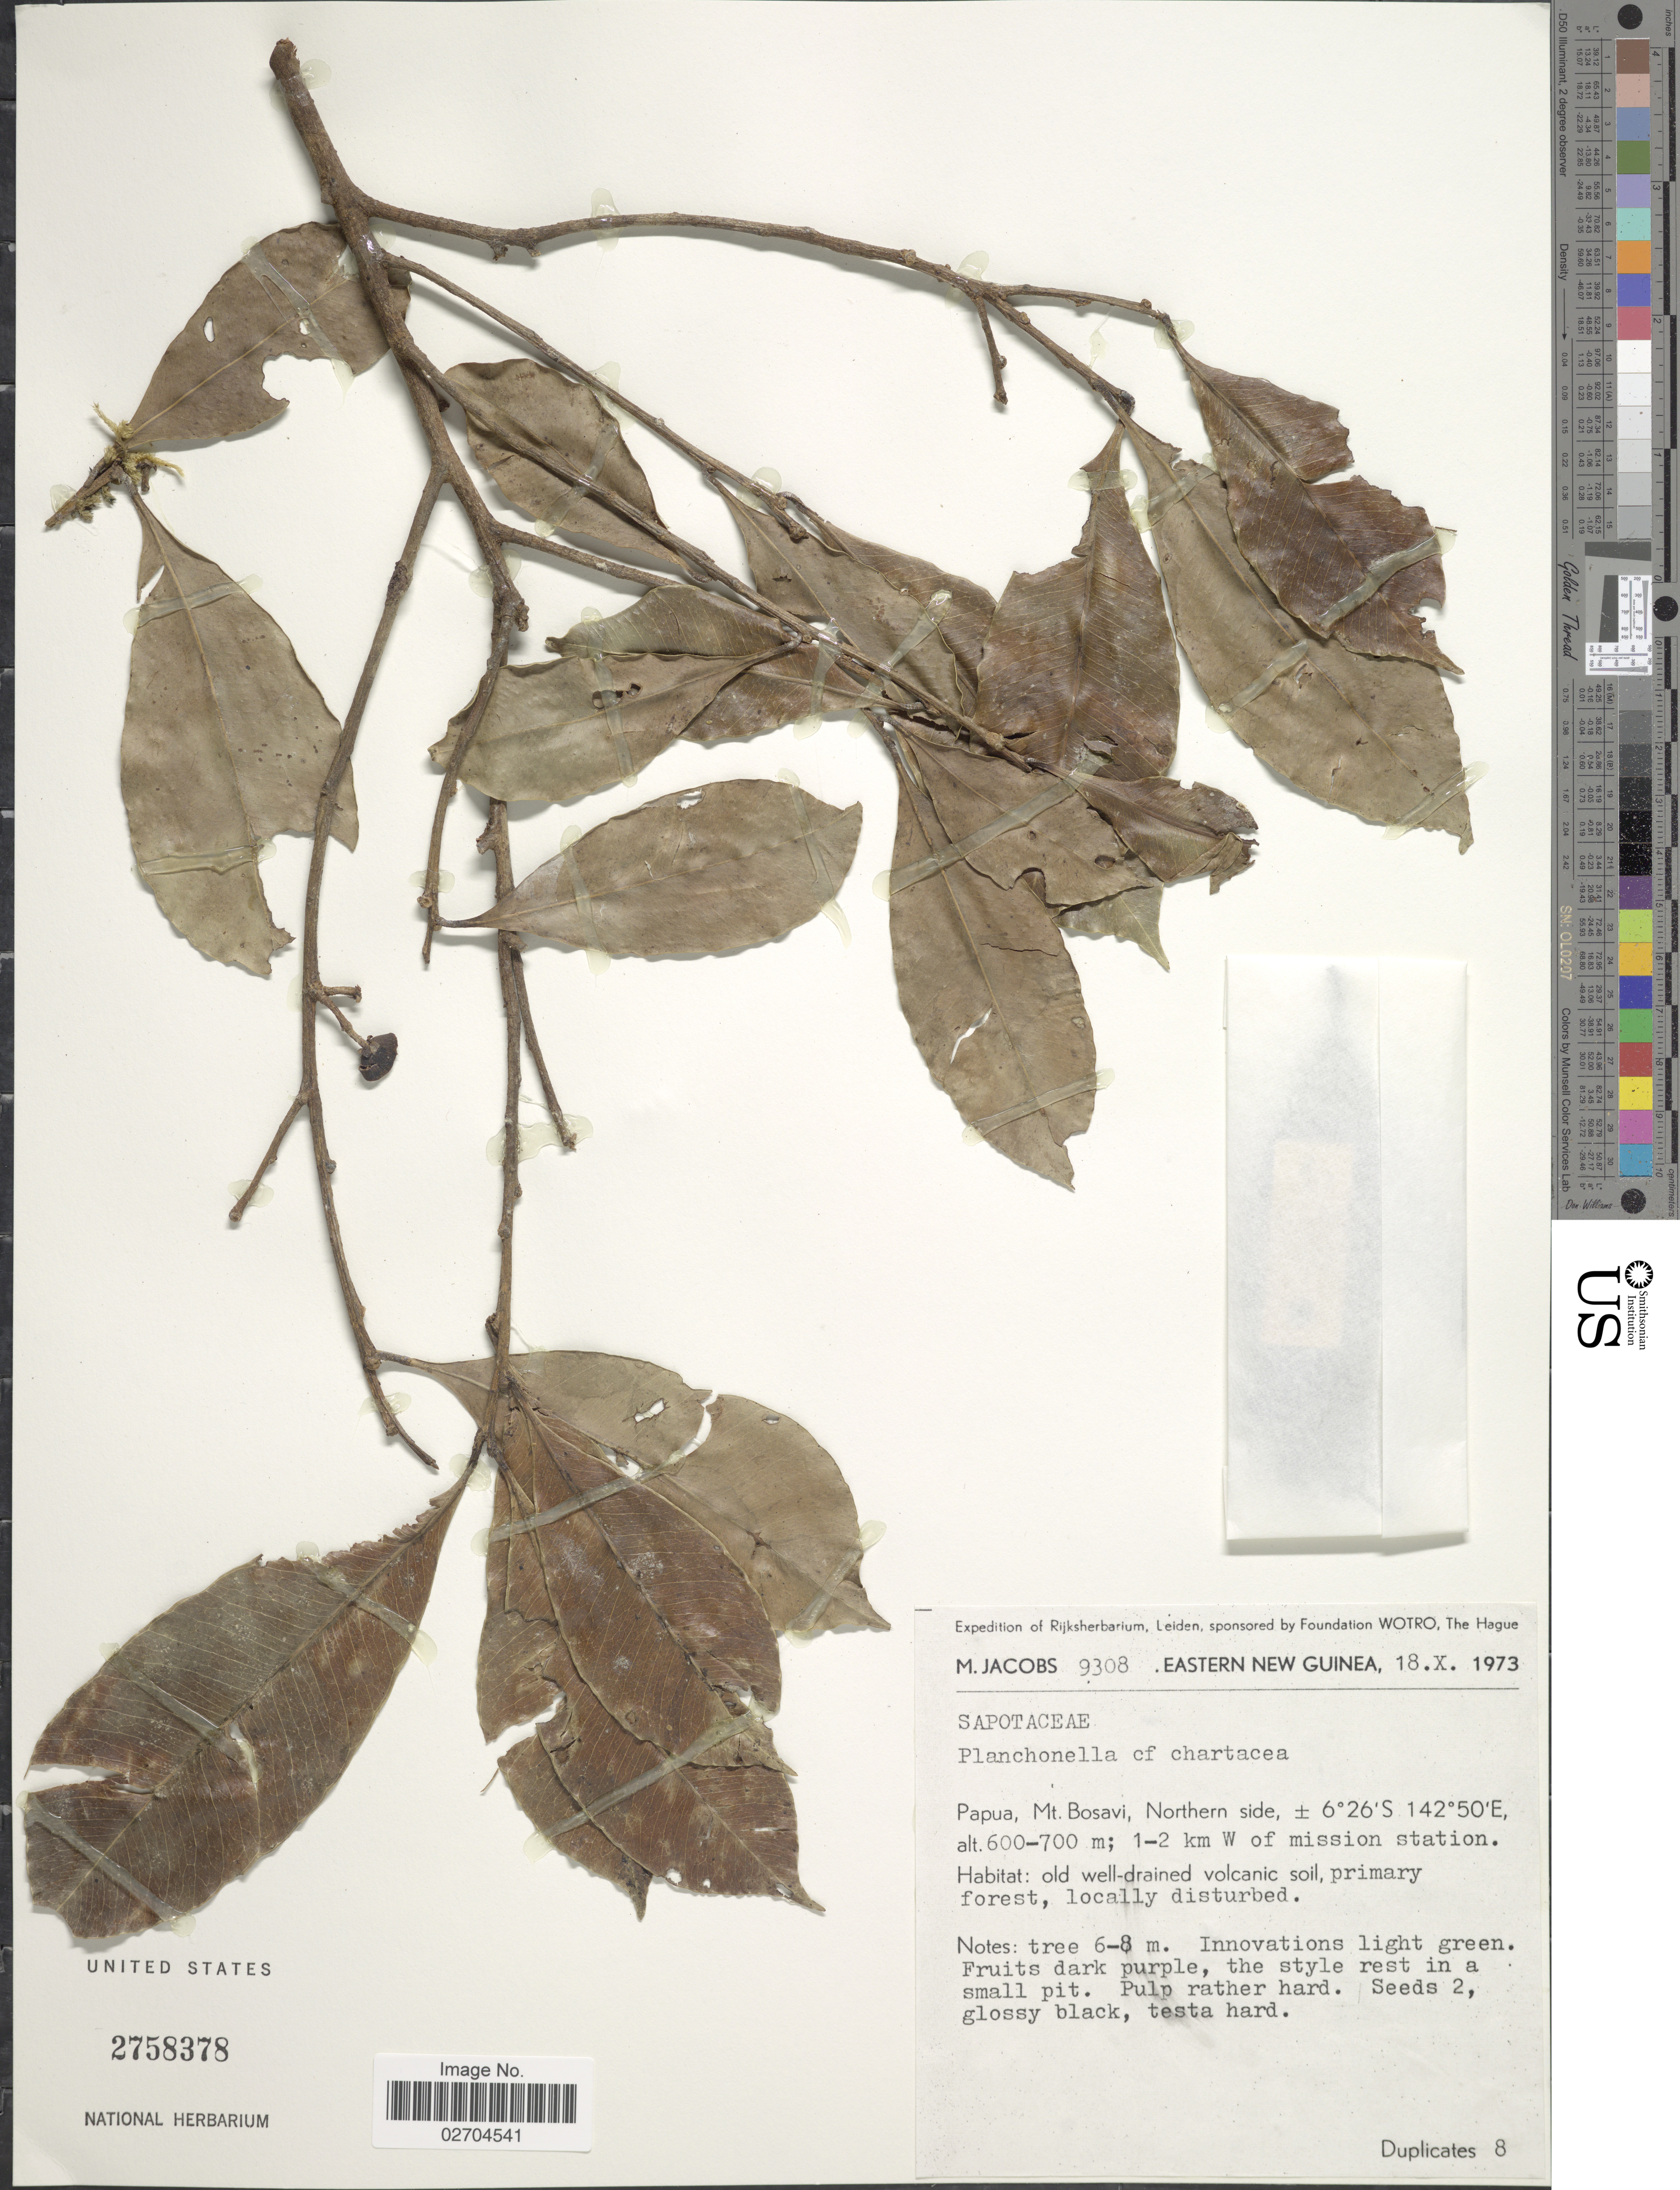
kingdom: Plantae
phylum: Tracheophyta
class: Magnoliopsida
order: Ericales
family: Sapotaceae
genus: Planchonella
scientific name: Planchonella chartacea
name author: (F. Muell. ex Benth.) H.J. Lam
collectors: M. Jacobs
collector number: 9308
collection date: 1973-10-18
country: Papua New Guinea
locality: Papua, Mt. Bosavi, Northern side. 1-2 km W of Mission station. Eastern New Guinea.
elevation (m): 600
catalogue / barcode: US 2758378